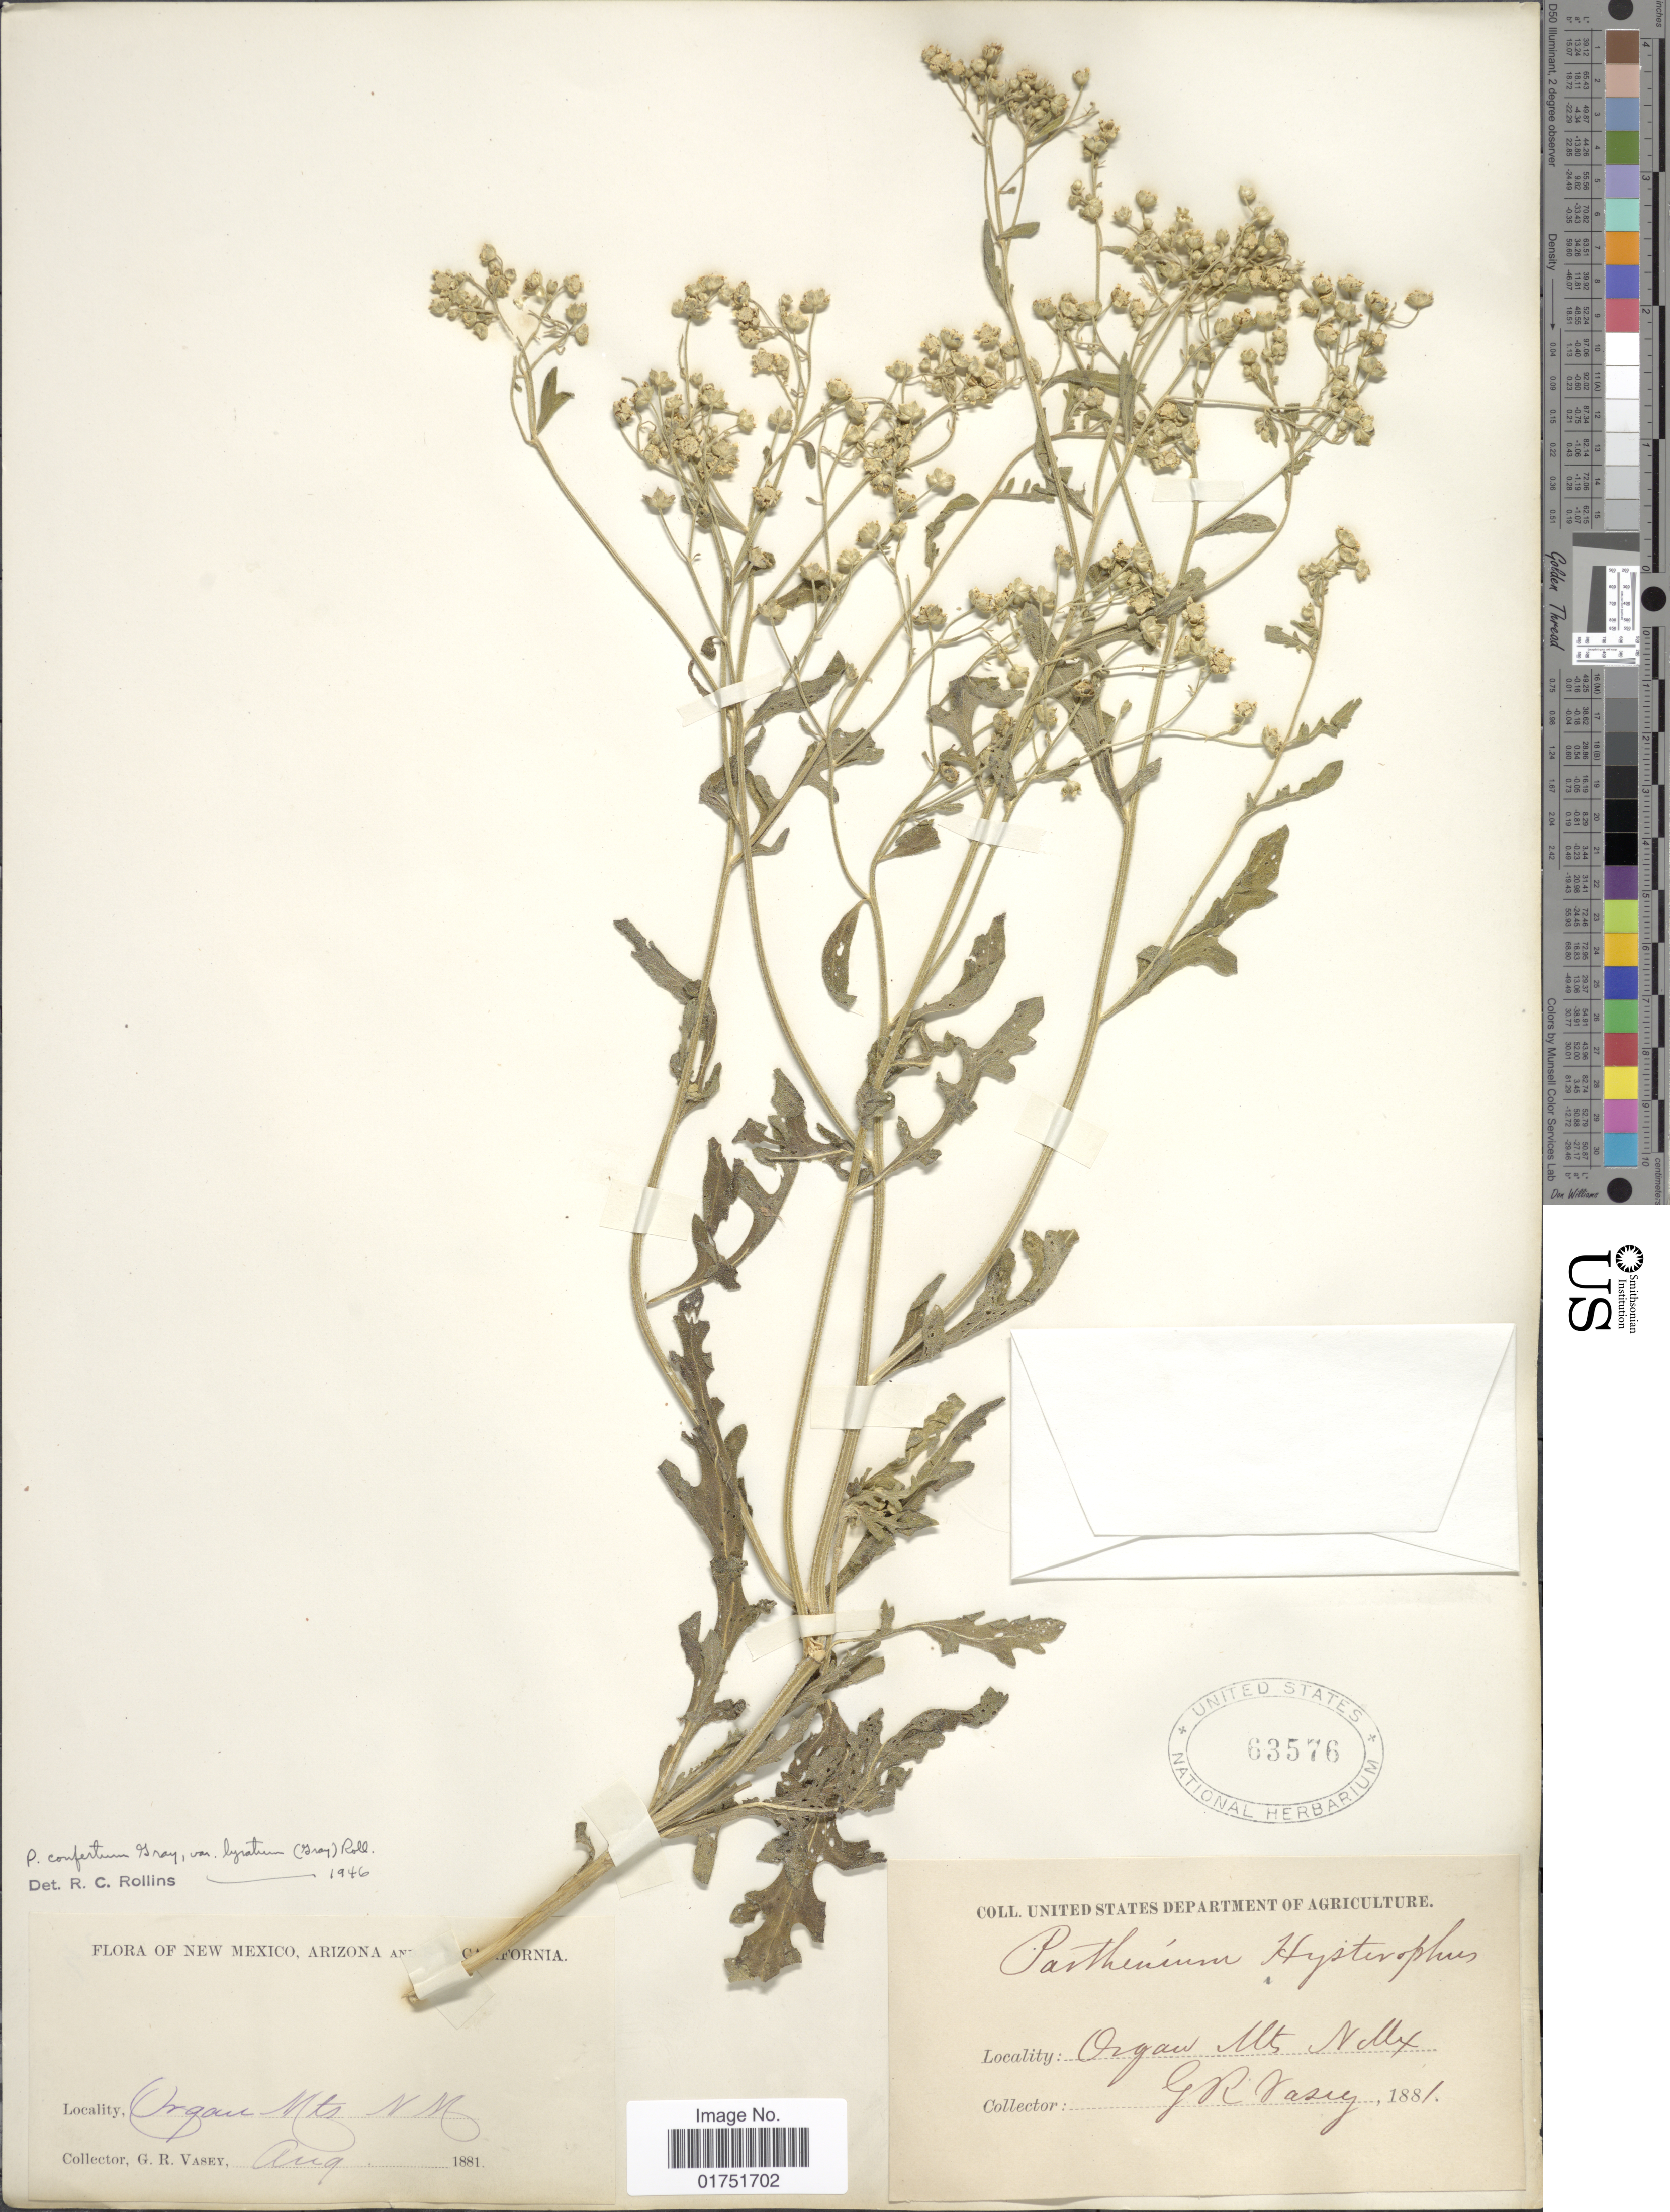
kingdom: Plantae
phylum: Tracheophyta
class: Magnoliopsida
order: Asterales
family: Asteraceae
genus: Parthenium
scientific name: Parthenium confertum var. lyratum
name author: (A. Gray) Rollins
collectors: G. R. Vasey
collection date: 1881-08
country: United States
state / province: New Mexico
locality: Organ Mts., N. M.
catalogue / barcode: US 63576